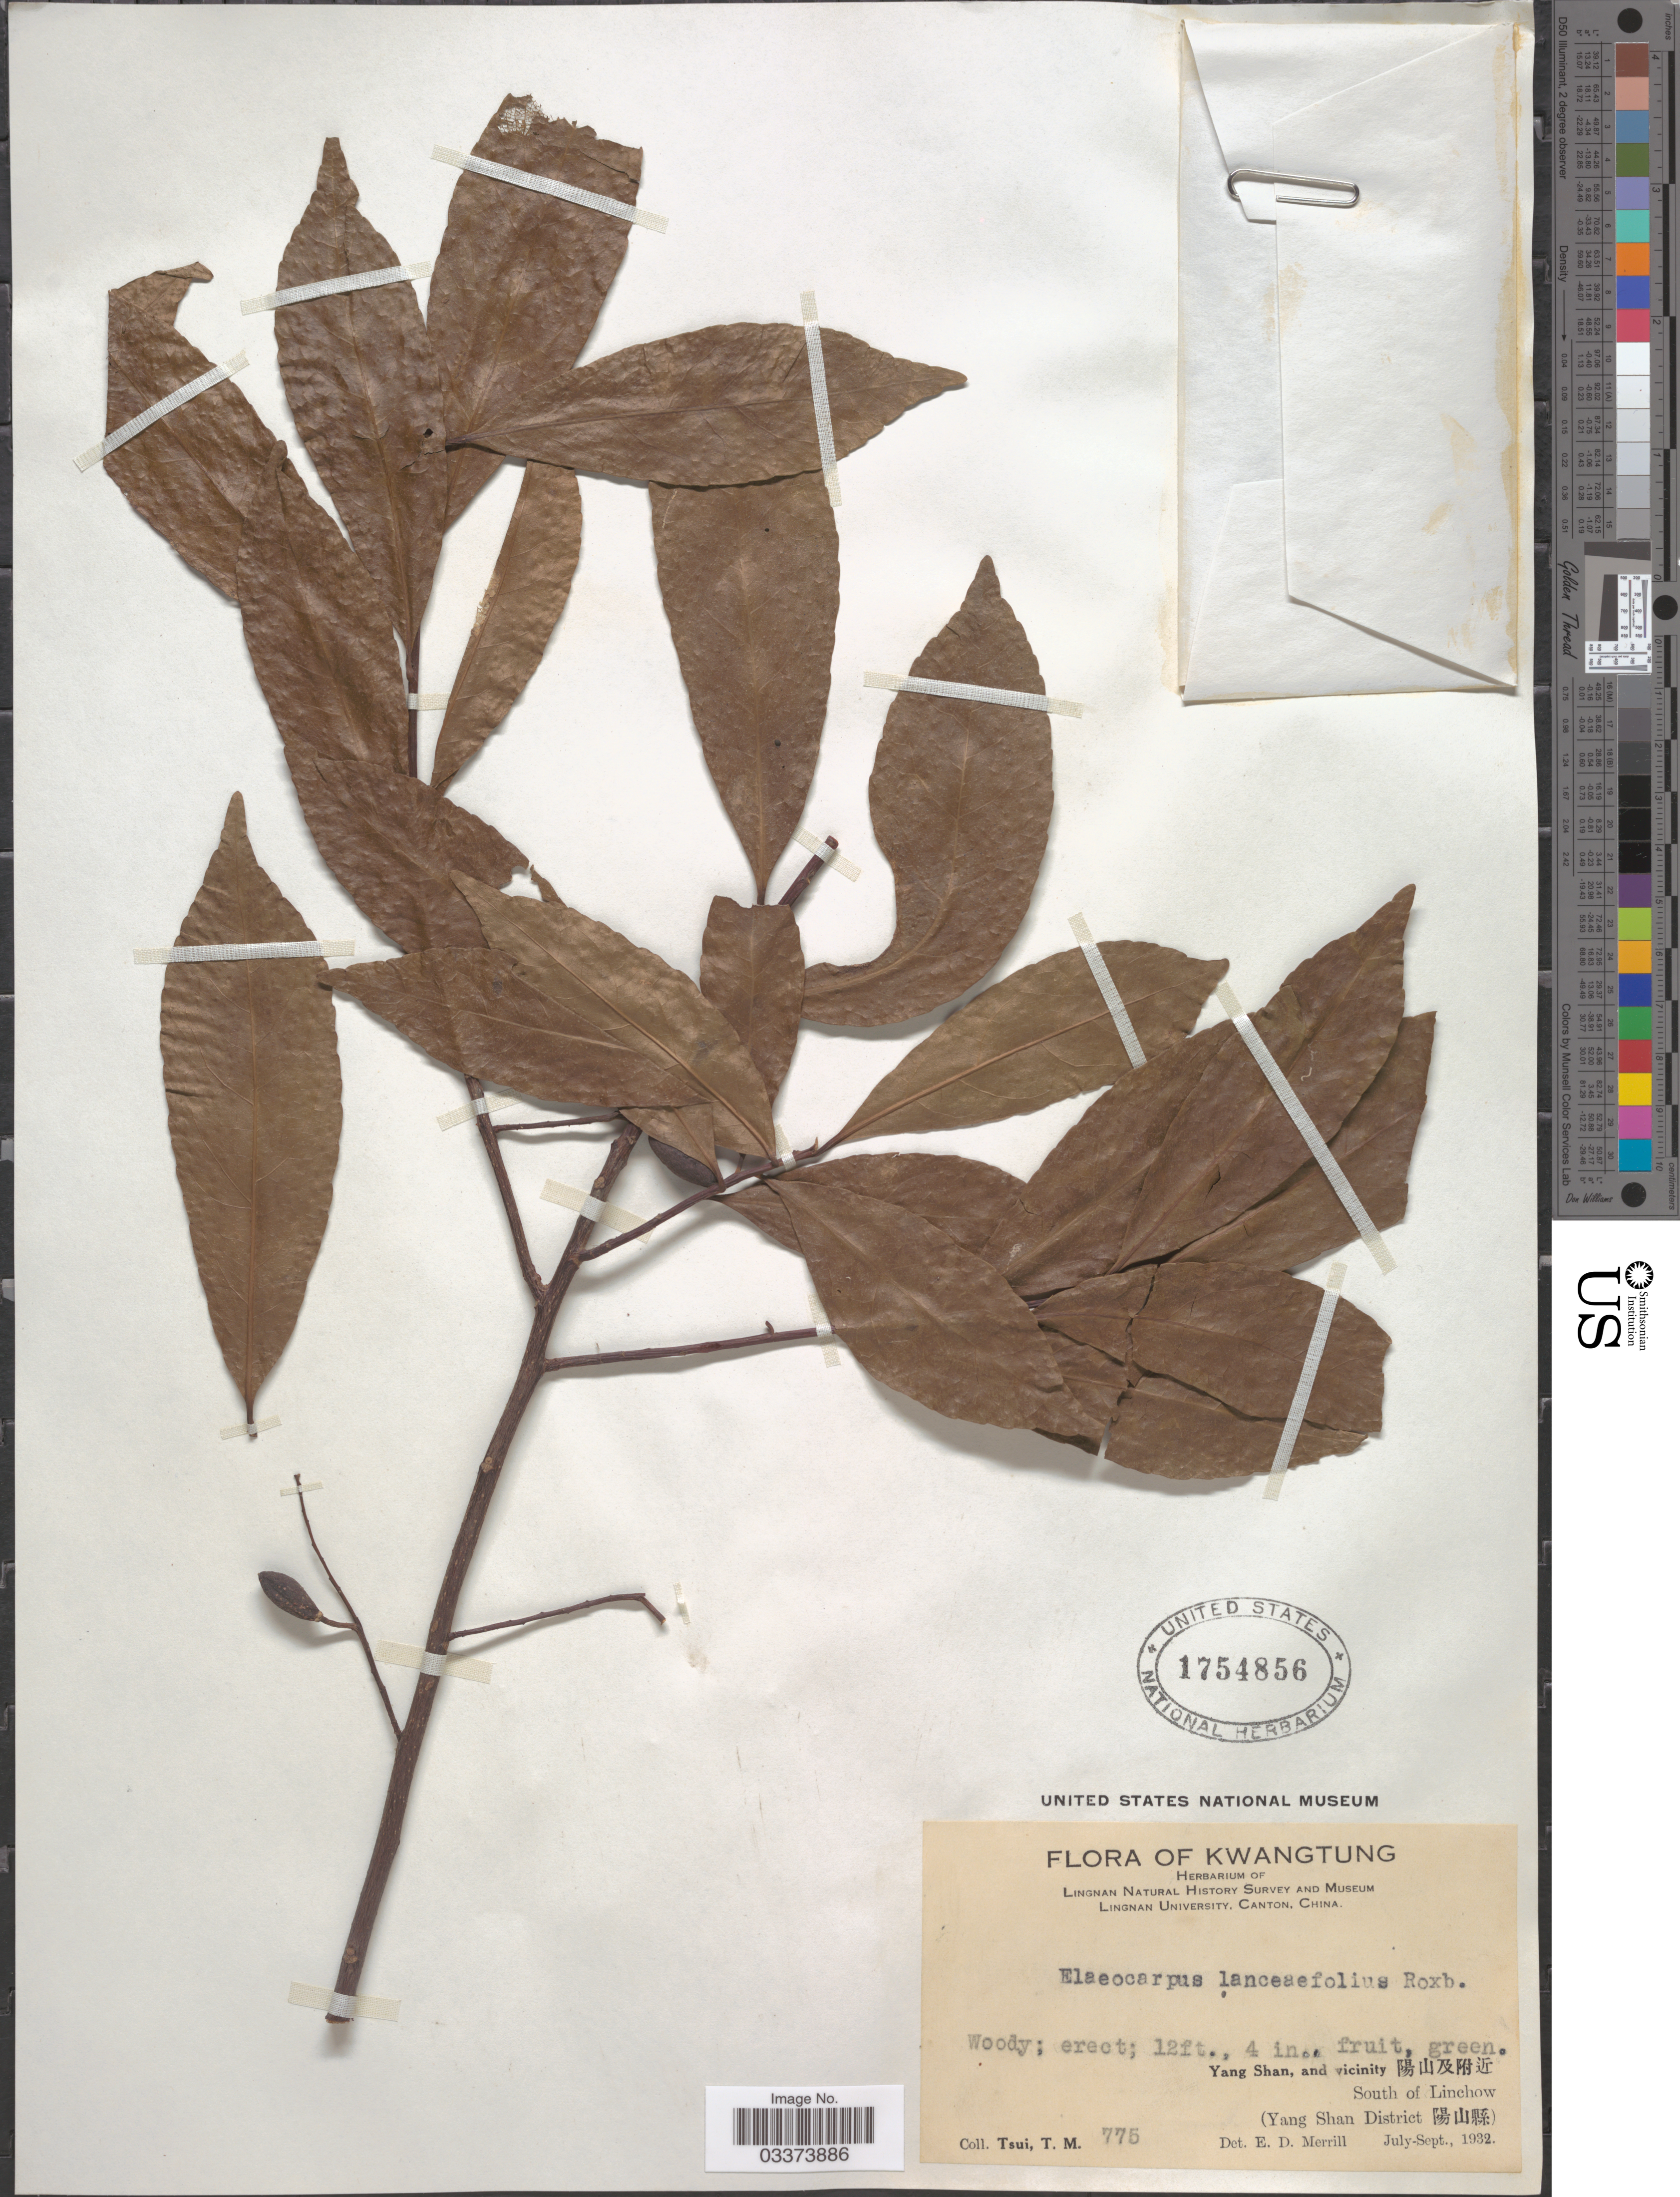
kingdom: Plantae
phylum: Tracheophyta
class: Magnoliopsida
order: Oxalidales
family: Elaeocarpaceae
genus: Elaeocarpus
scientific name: Elaeocarpus lanceifolius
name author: Roxb.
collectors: T. Tsui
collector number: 775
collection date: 1932-07/1932-09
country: China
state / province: Guangdong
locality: Kwatung.Yang Shan, and vicinity South of Linchow (Yang Shan District).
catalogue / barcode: US 1754856